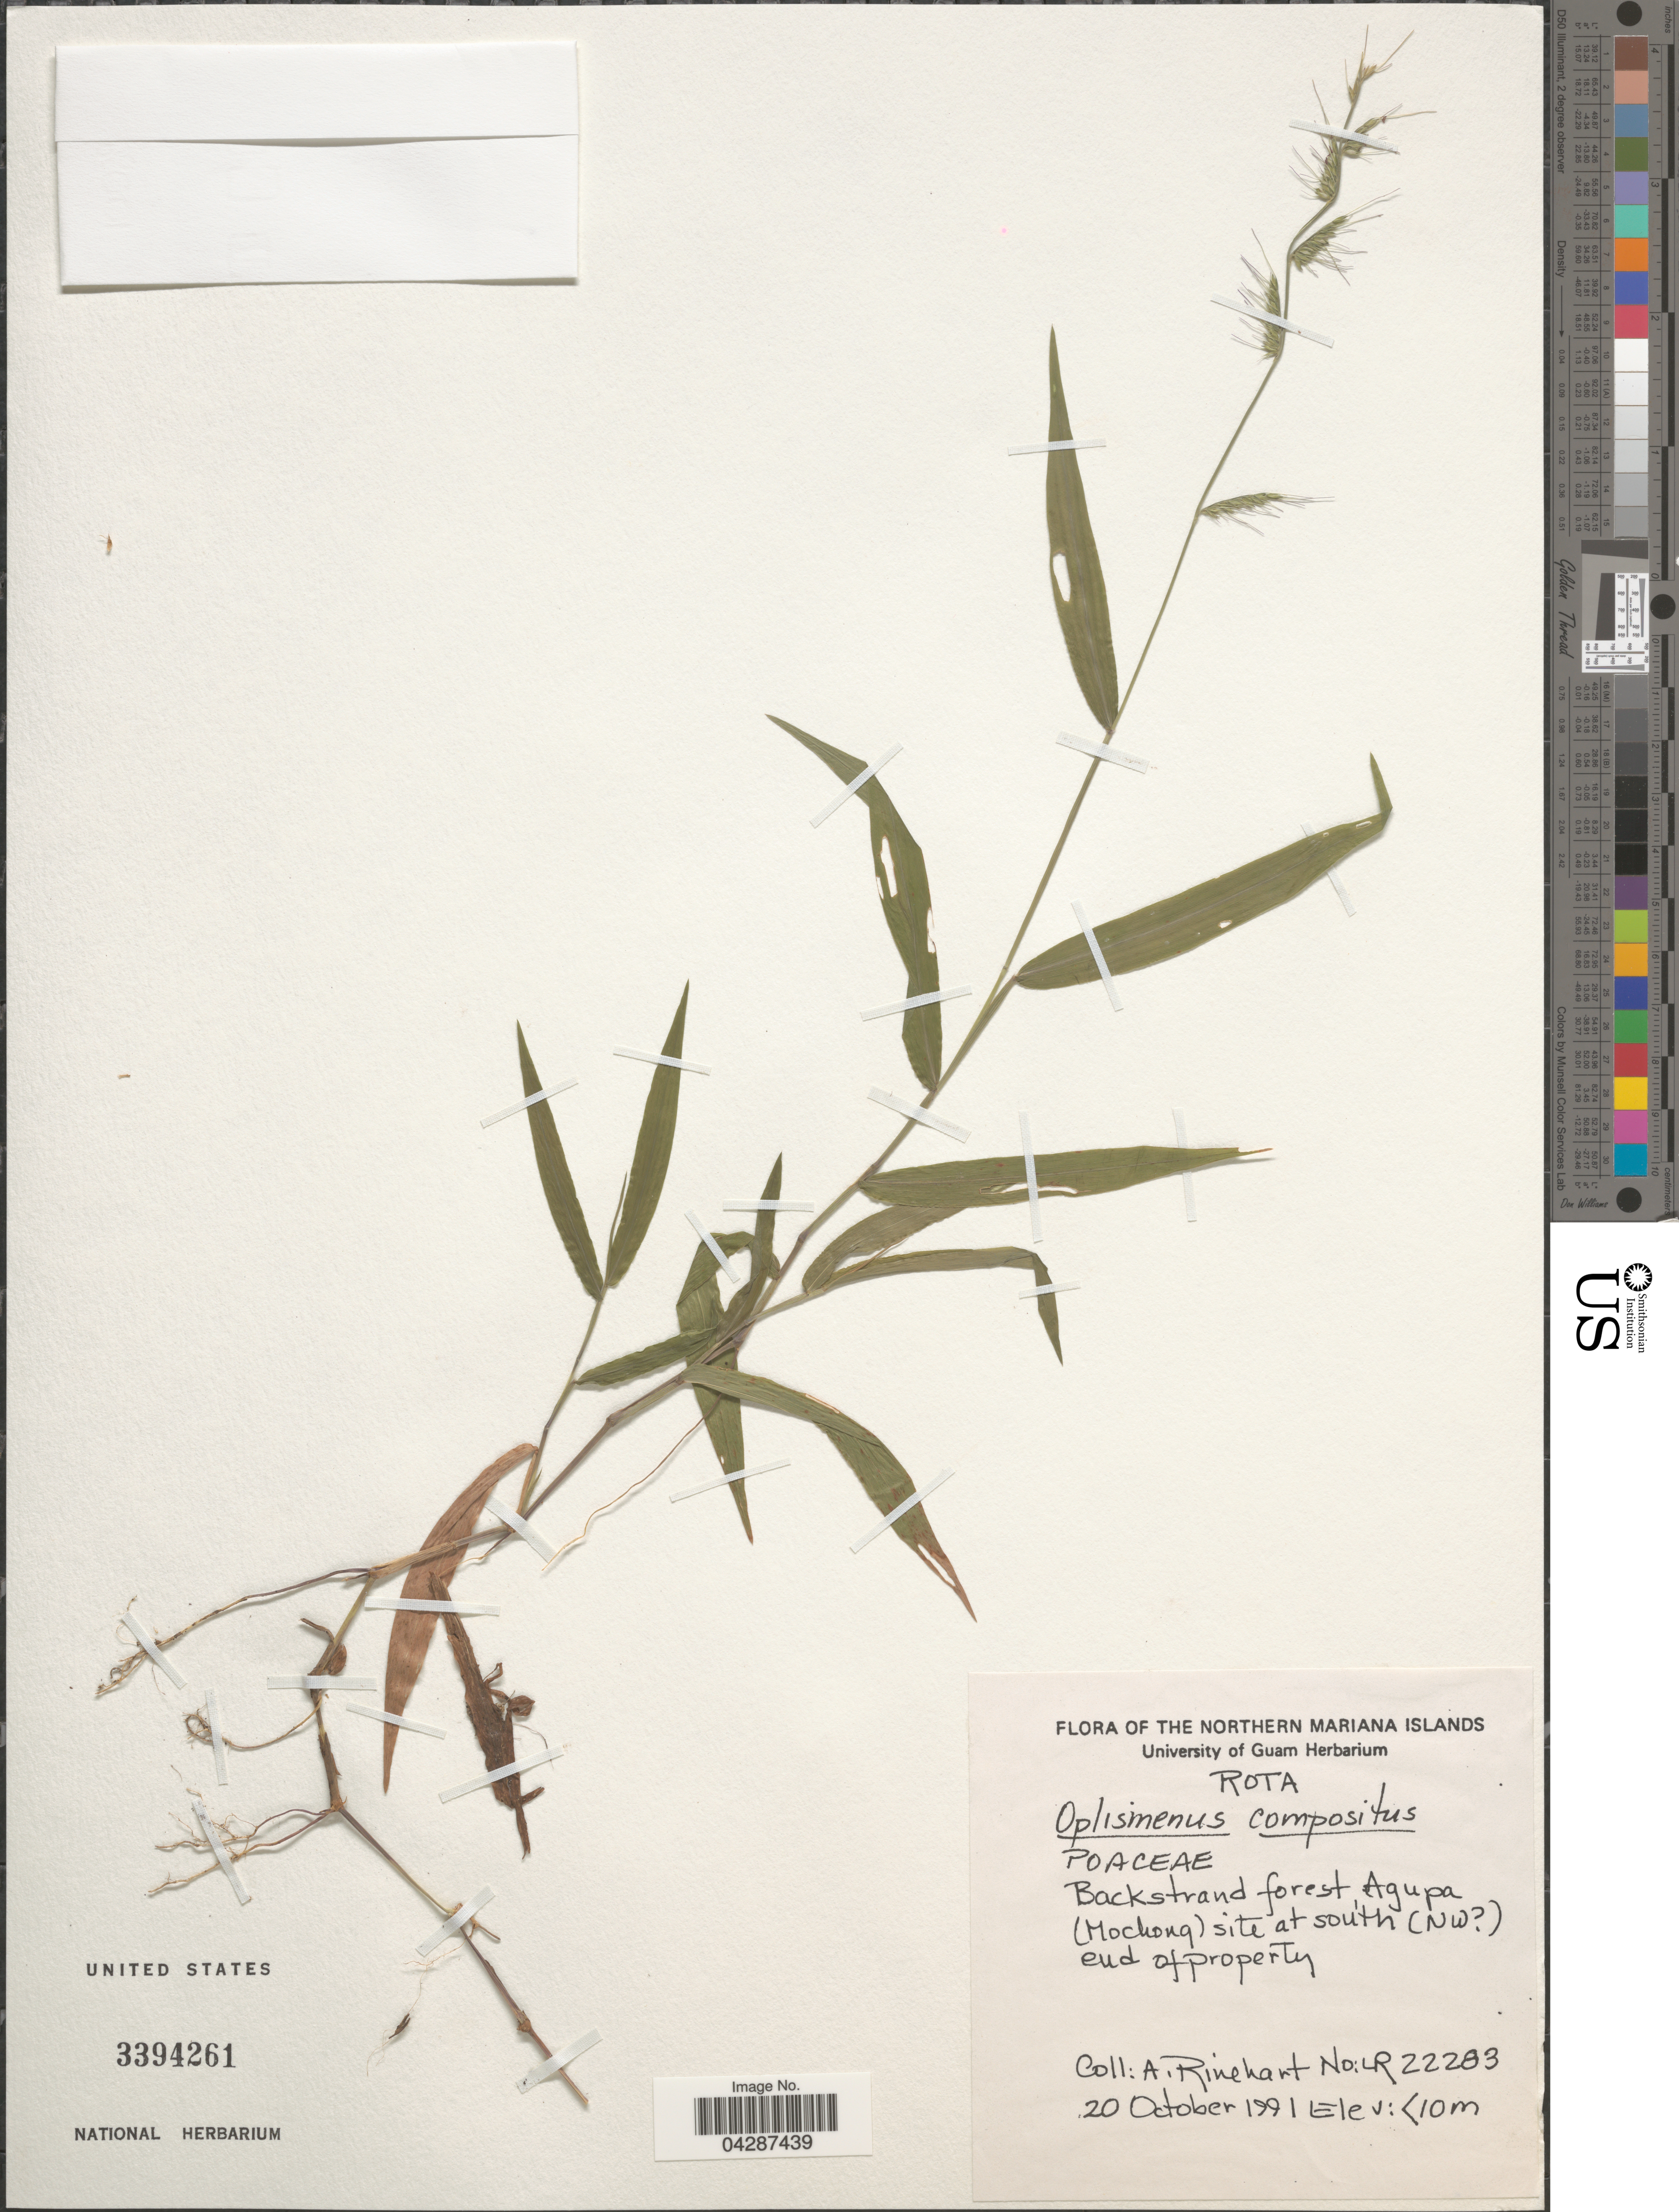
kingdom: Plantae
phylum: Tracheophyta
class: Liliopsida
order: Poales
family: Poaceae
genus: Oplismenus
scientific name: Oplismenus compositus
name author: (L.) P. Beauv.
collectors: A. Rinehart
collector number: LR22283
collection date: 1991-10-20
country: Northern Mariana Islands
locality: The Northern Mariana Islands. Rota. Backstrand forest Agupa (Mockong) site at south (NW [unsure placement]) end of property.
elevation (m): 10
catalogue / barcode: US 3394261